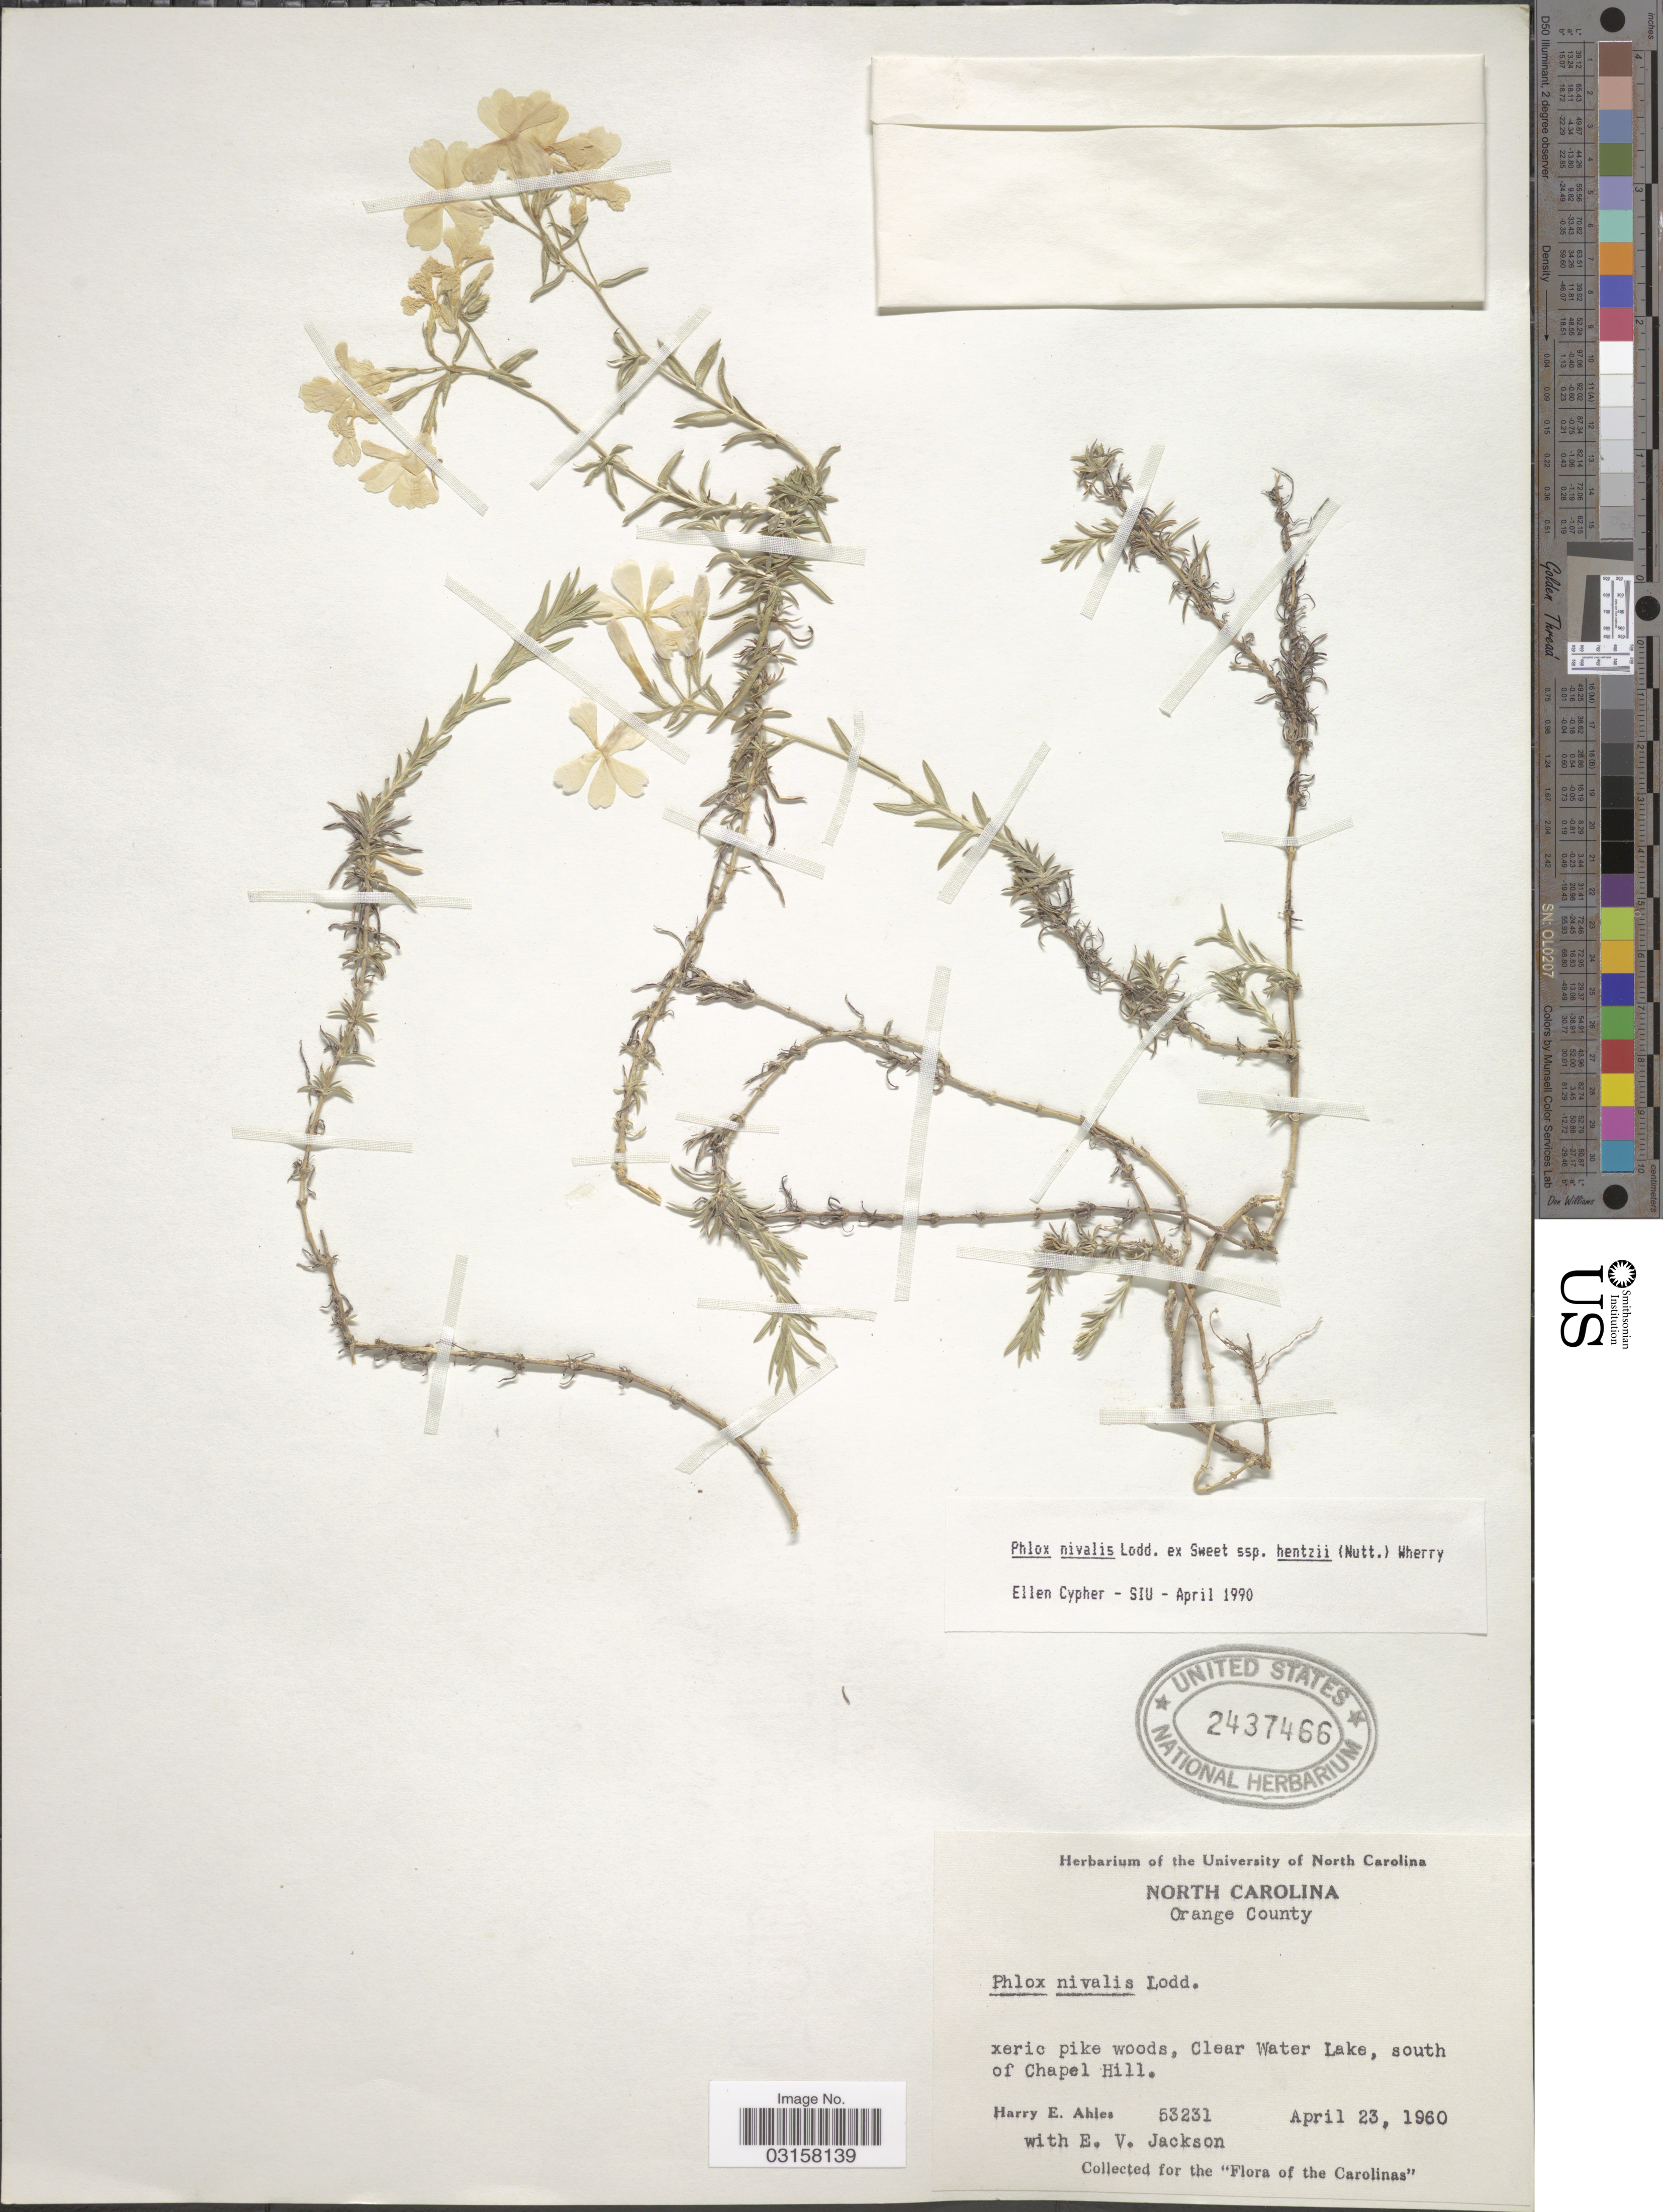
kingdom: Plantae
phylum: Tracheophyta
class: Magnoliopsida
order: Ericales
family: Polemoniaceae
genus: Phlox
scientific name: Phlox nivalis subsp. nivalis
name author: Lodd. ex Sweet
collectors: H. E. Ahles & E. Jackson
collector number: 53231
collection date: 1960-04-23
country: United States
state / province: North Carolina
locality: Orange County. Clear Water Lake, south of Chapel Hill.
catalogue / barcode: US 2437466